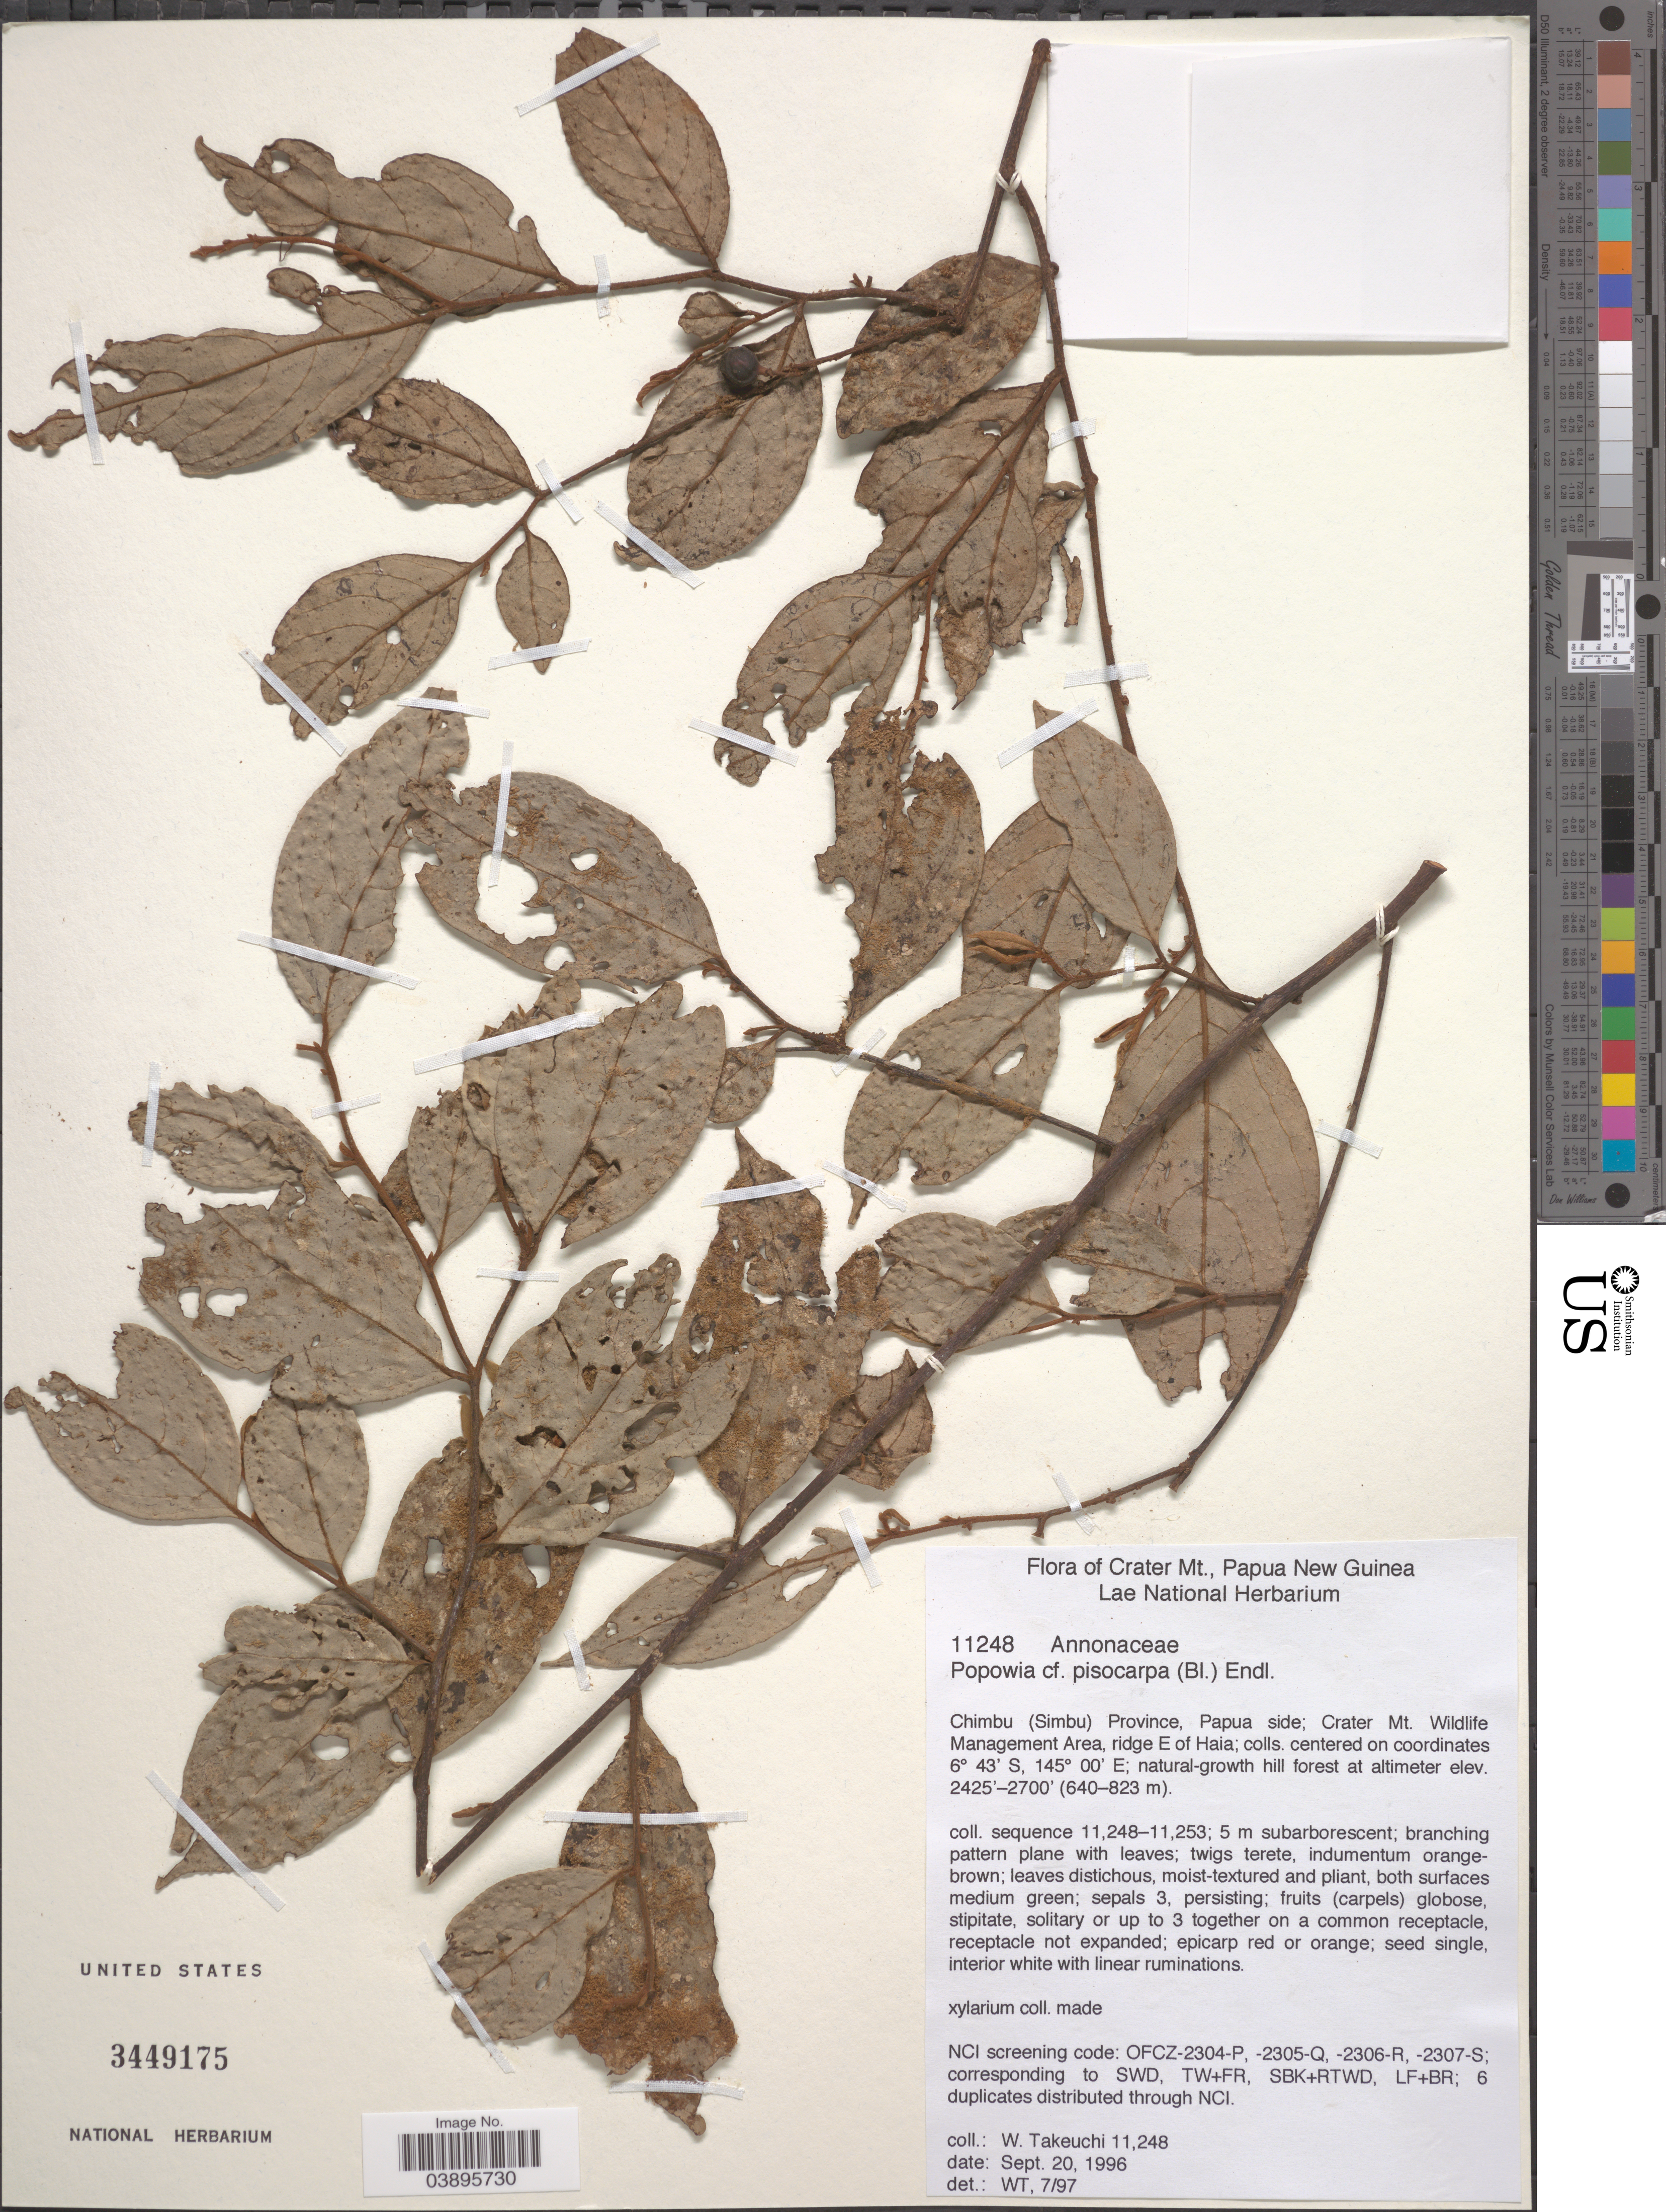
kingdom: Plantae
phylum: Tracheophyta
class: Magnoliopsida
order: Magnoliales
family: Annonaceae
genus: Popowia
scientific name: Popowia pisocarpa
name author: (Blume) Endl.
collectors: W. Takeuchi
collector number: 11248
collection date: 1996-09-20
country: Papua New Guinea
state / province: Chimbu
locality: Crater Mt. Chimbu (Simbu) Province, Papua side; Crater Mt. Wildlife Management Area, ridge E of Haia.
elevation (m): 739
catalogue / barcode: US 3449175